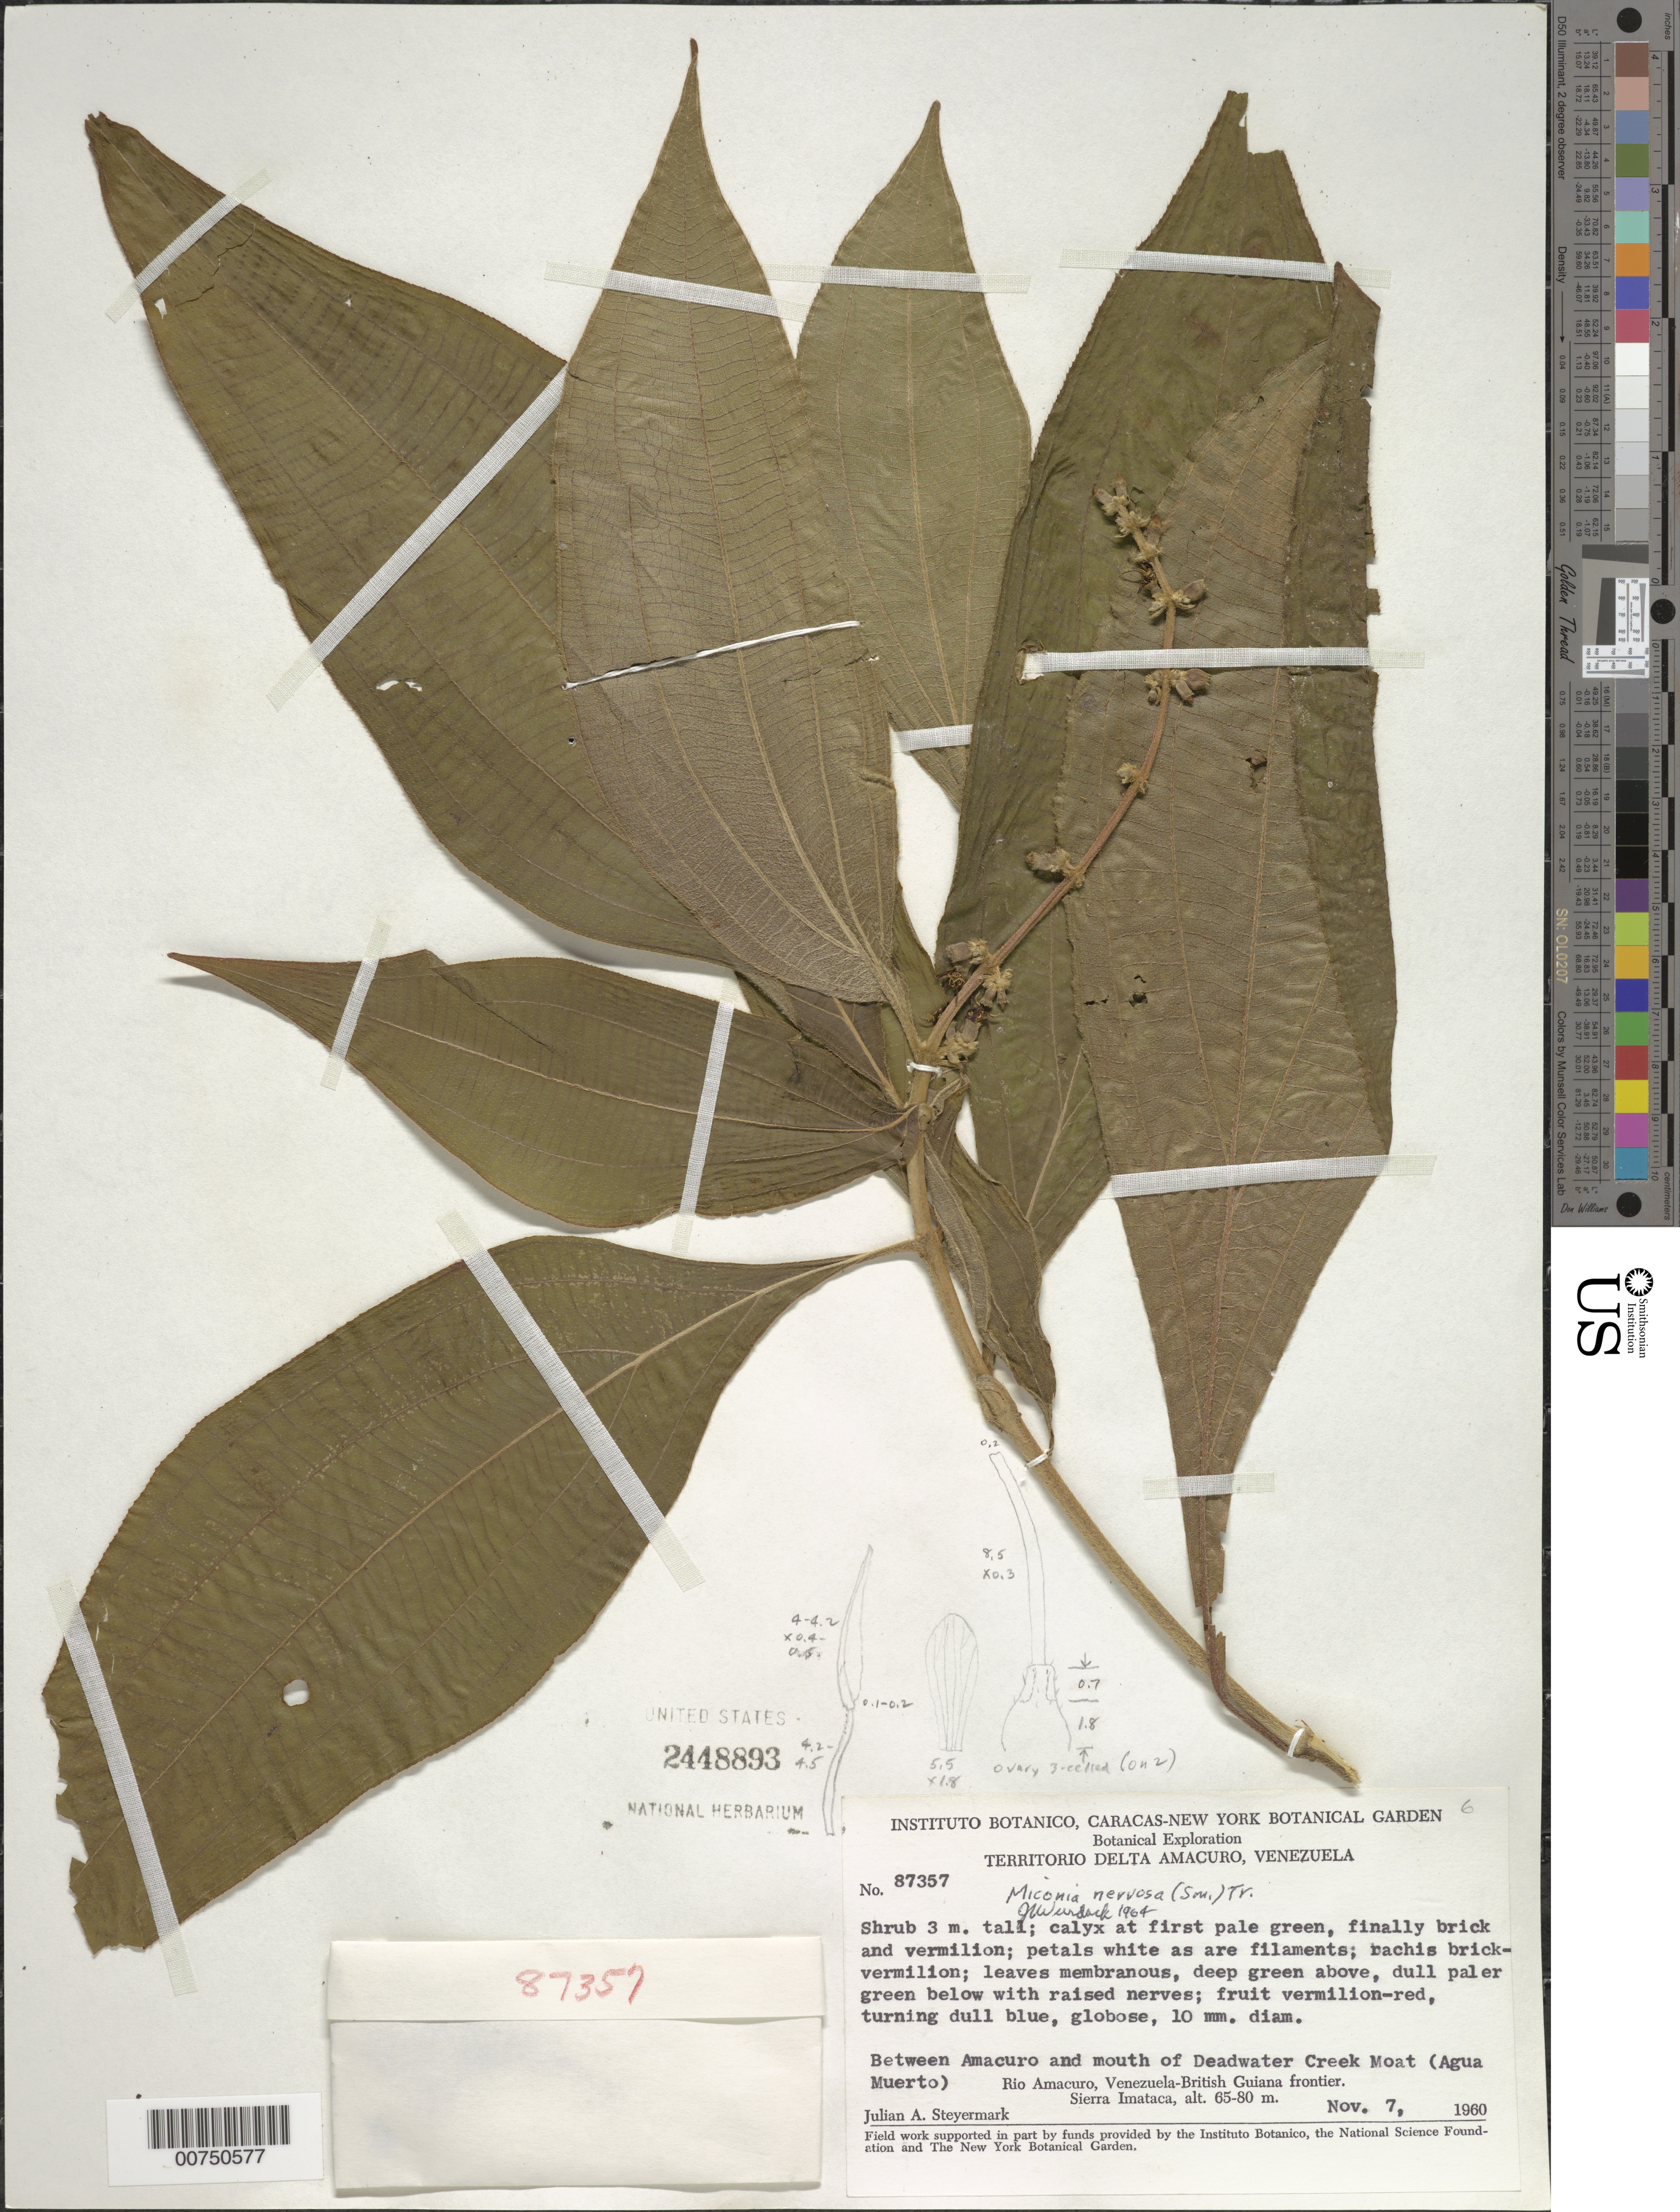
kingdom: Plantae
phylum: Tracheophyta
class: Magnoliopsida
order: Myrtales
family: Melastomataceae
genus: Miconia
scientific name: Miconia nervosa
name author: (Sm.) Triana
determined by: Wurdack, John J., (US), US (UNITED STATES)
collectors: J. Steyermark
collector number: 87357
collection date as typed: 7-Nov-60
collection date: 1960-11-07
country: Venezuela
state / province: Delta Amacuro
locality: Río Amacuro to mouth of Deadwater Creek Moat (Agua Muerto), Sierra Imataca, Venezuela-Guyana border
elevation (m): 65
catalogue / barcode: US 2448893